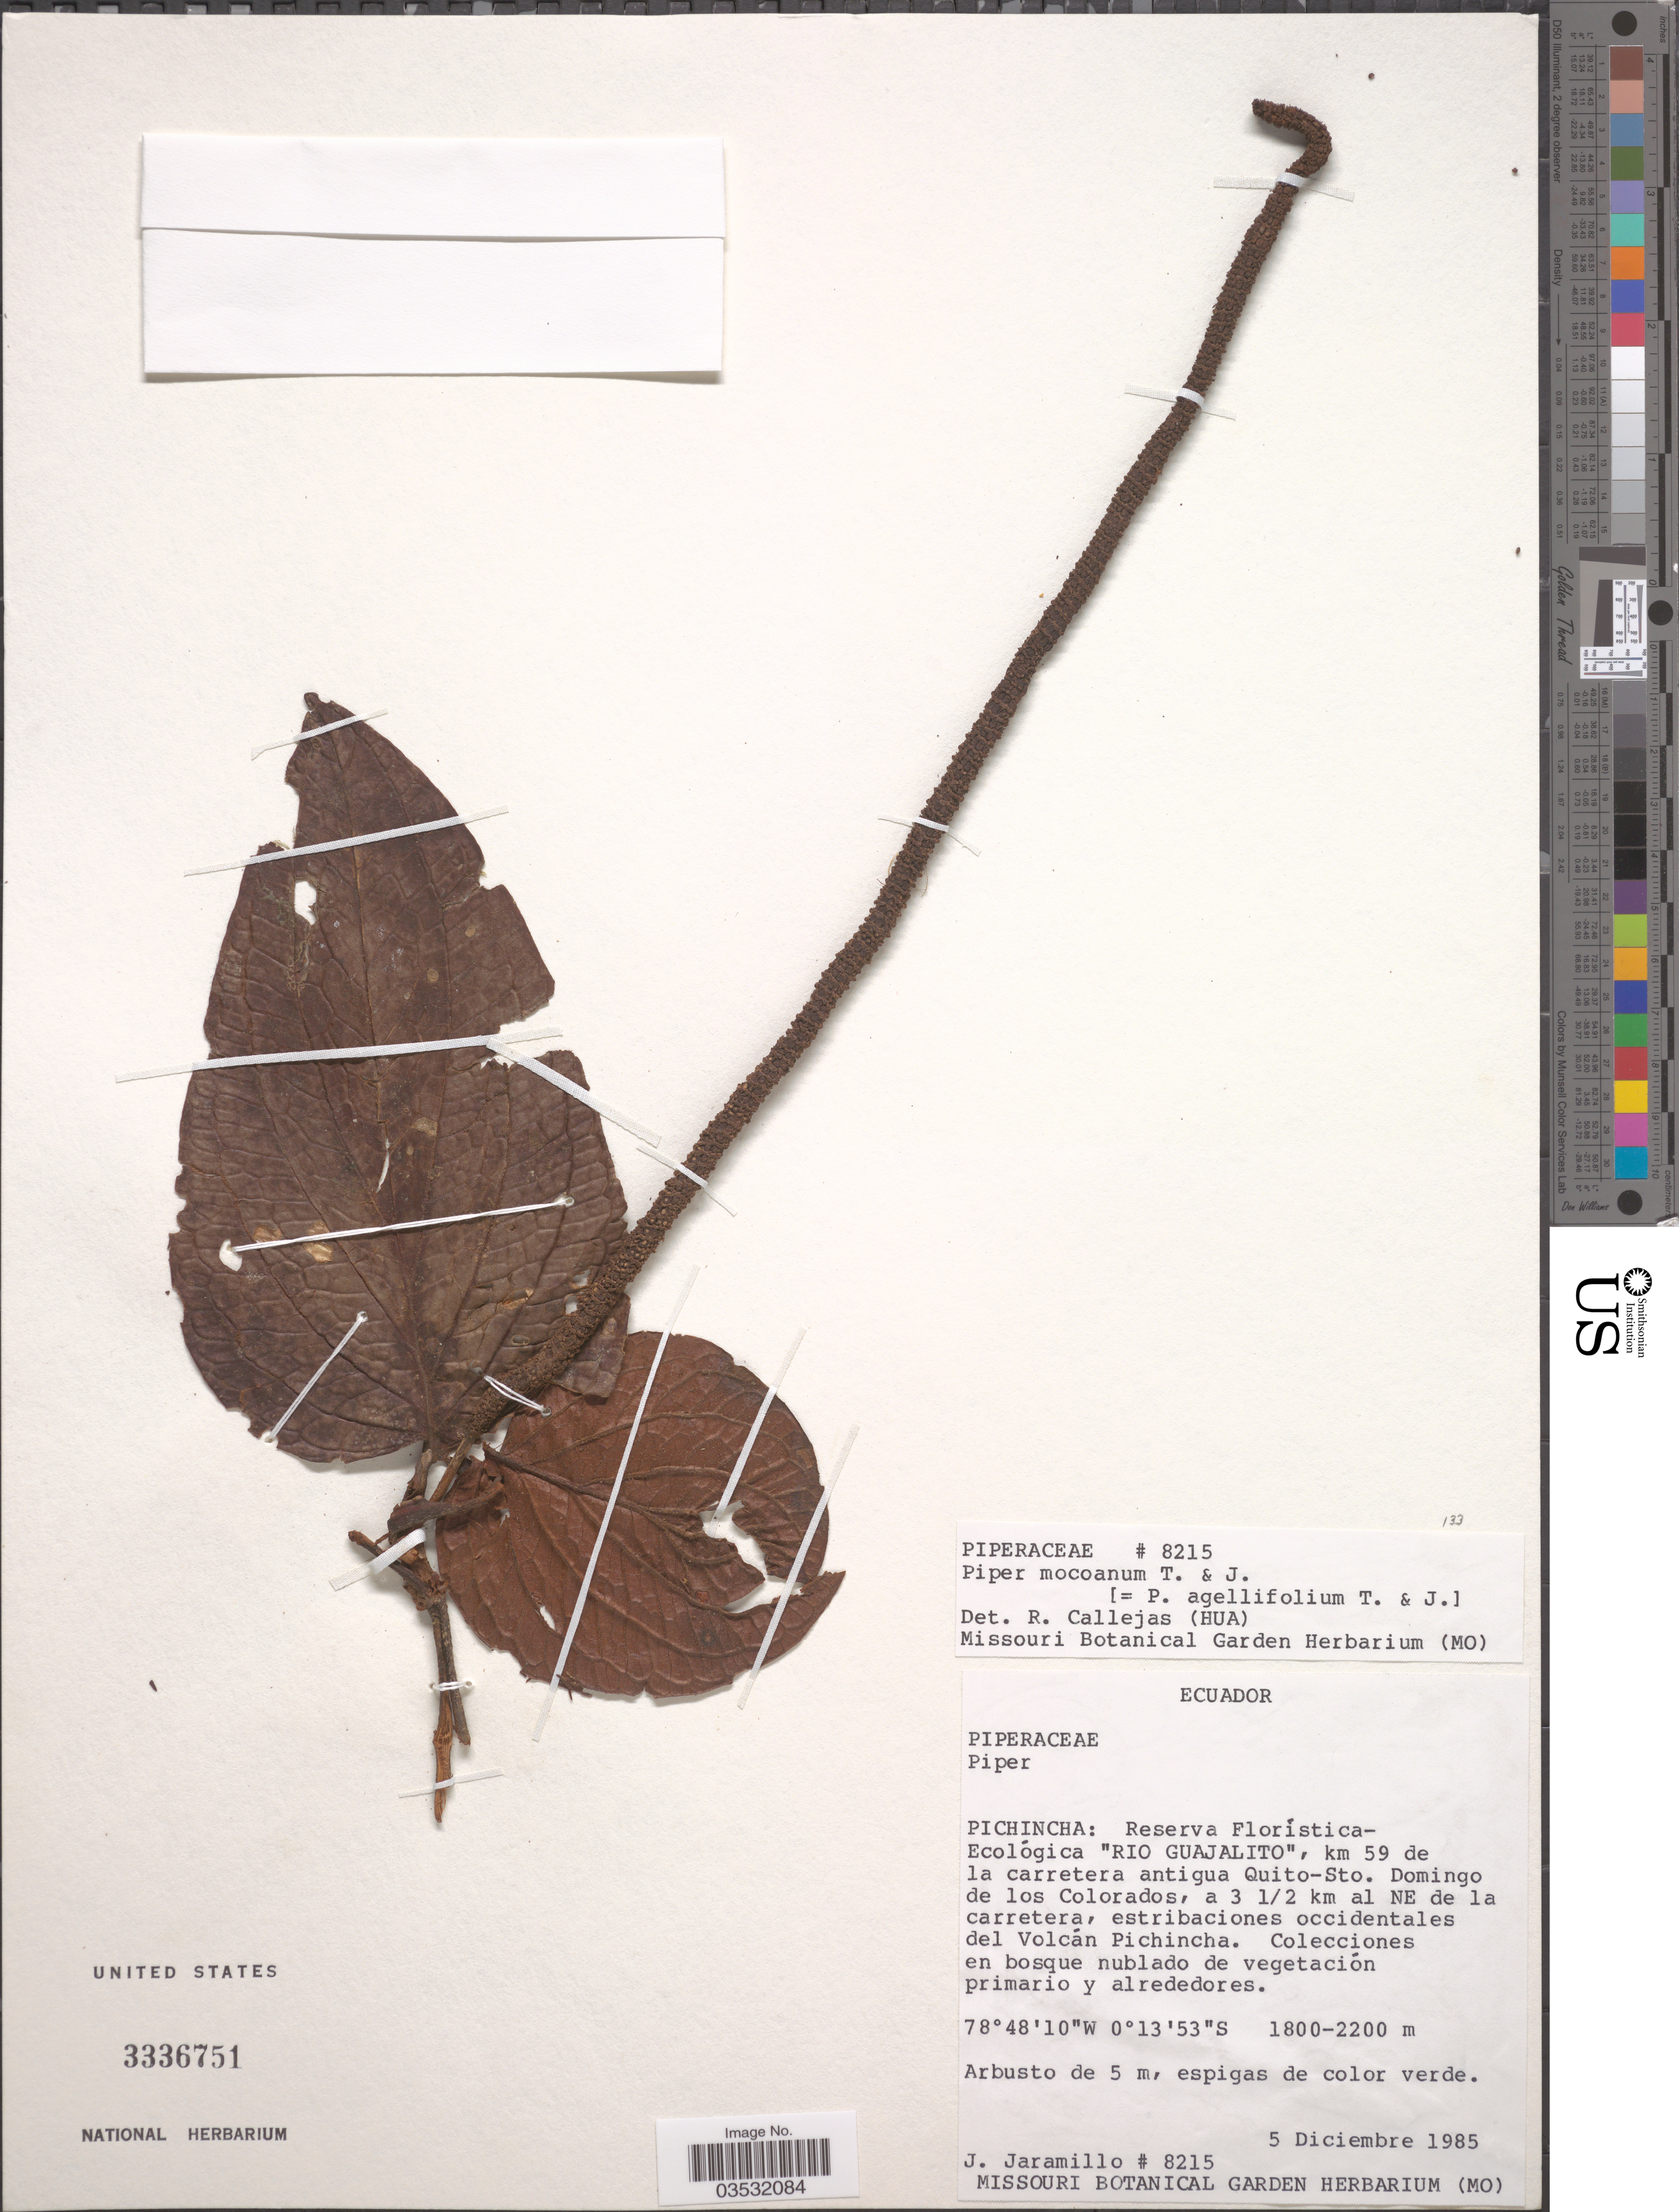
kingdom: Plantae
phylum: Tracheophyta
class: Magnoliopsida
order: Piperales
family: Piperaceae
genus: Piper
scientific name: Piper mocoanum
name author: Trel. & Yunck.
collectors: J. Jaramillo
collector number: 8215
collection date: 1985-12-05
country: Ecuador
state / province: Pichincha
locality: Reserva Florística-Ecológica 'Rio Guajalito', km 59 de la carretera antigua Quito-Sto. Domingo de los Colorados, a 3 1/2 km al NE de la carretera, estribaciones occidentales del Volcán Pichincha. En bosque nublado de vegetación primario y alrededores.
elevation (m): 1800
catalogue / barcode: US 3336751